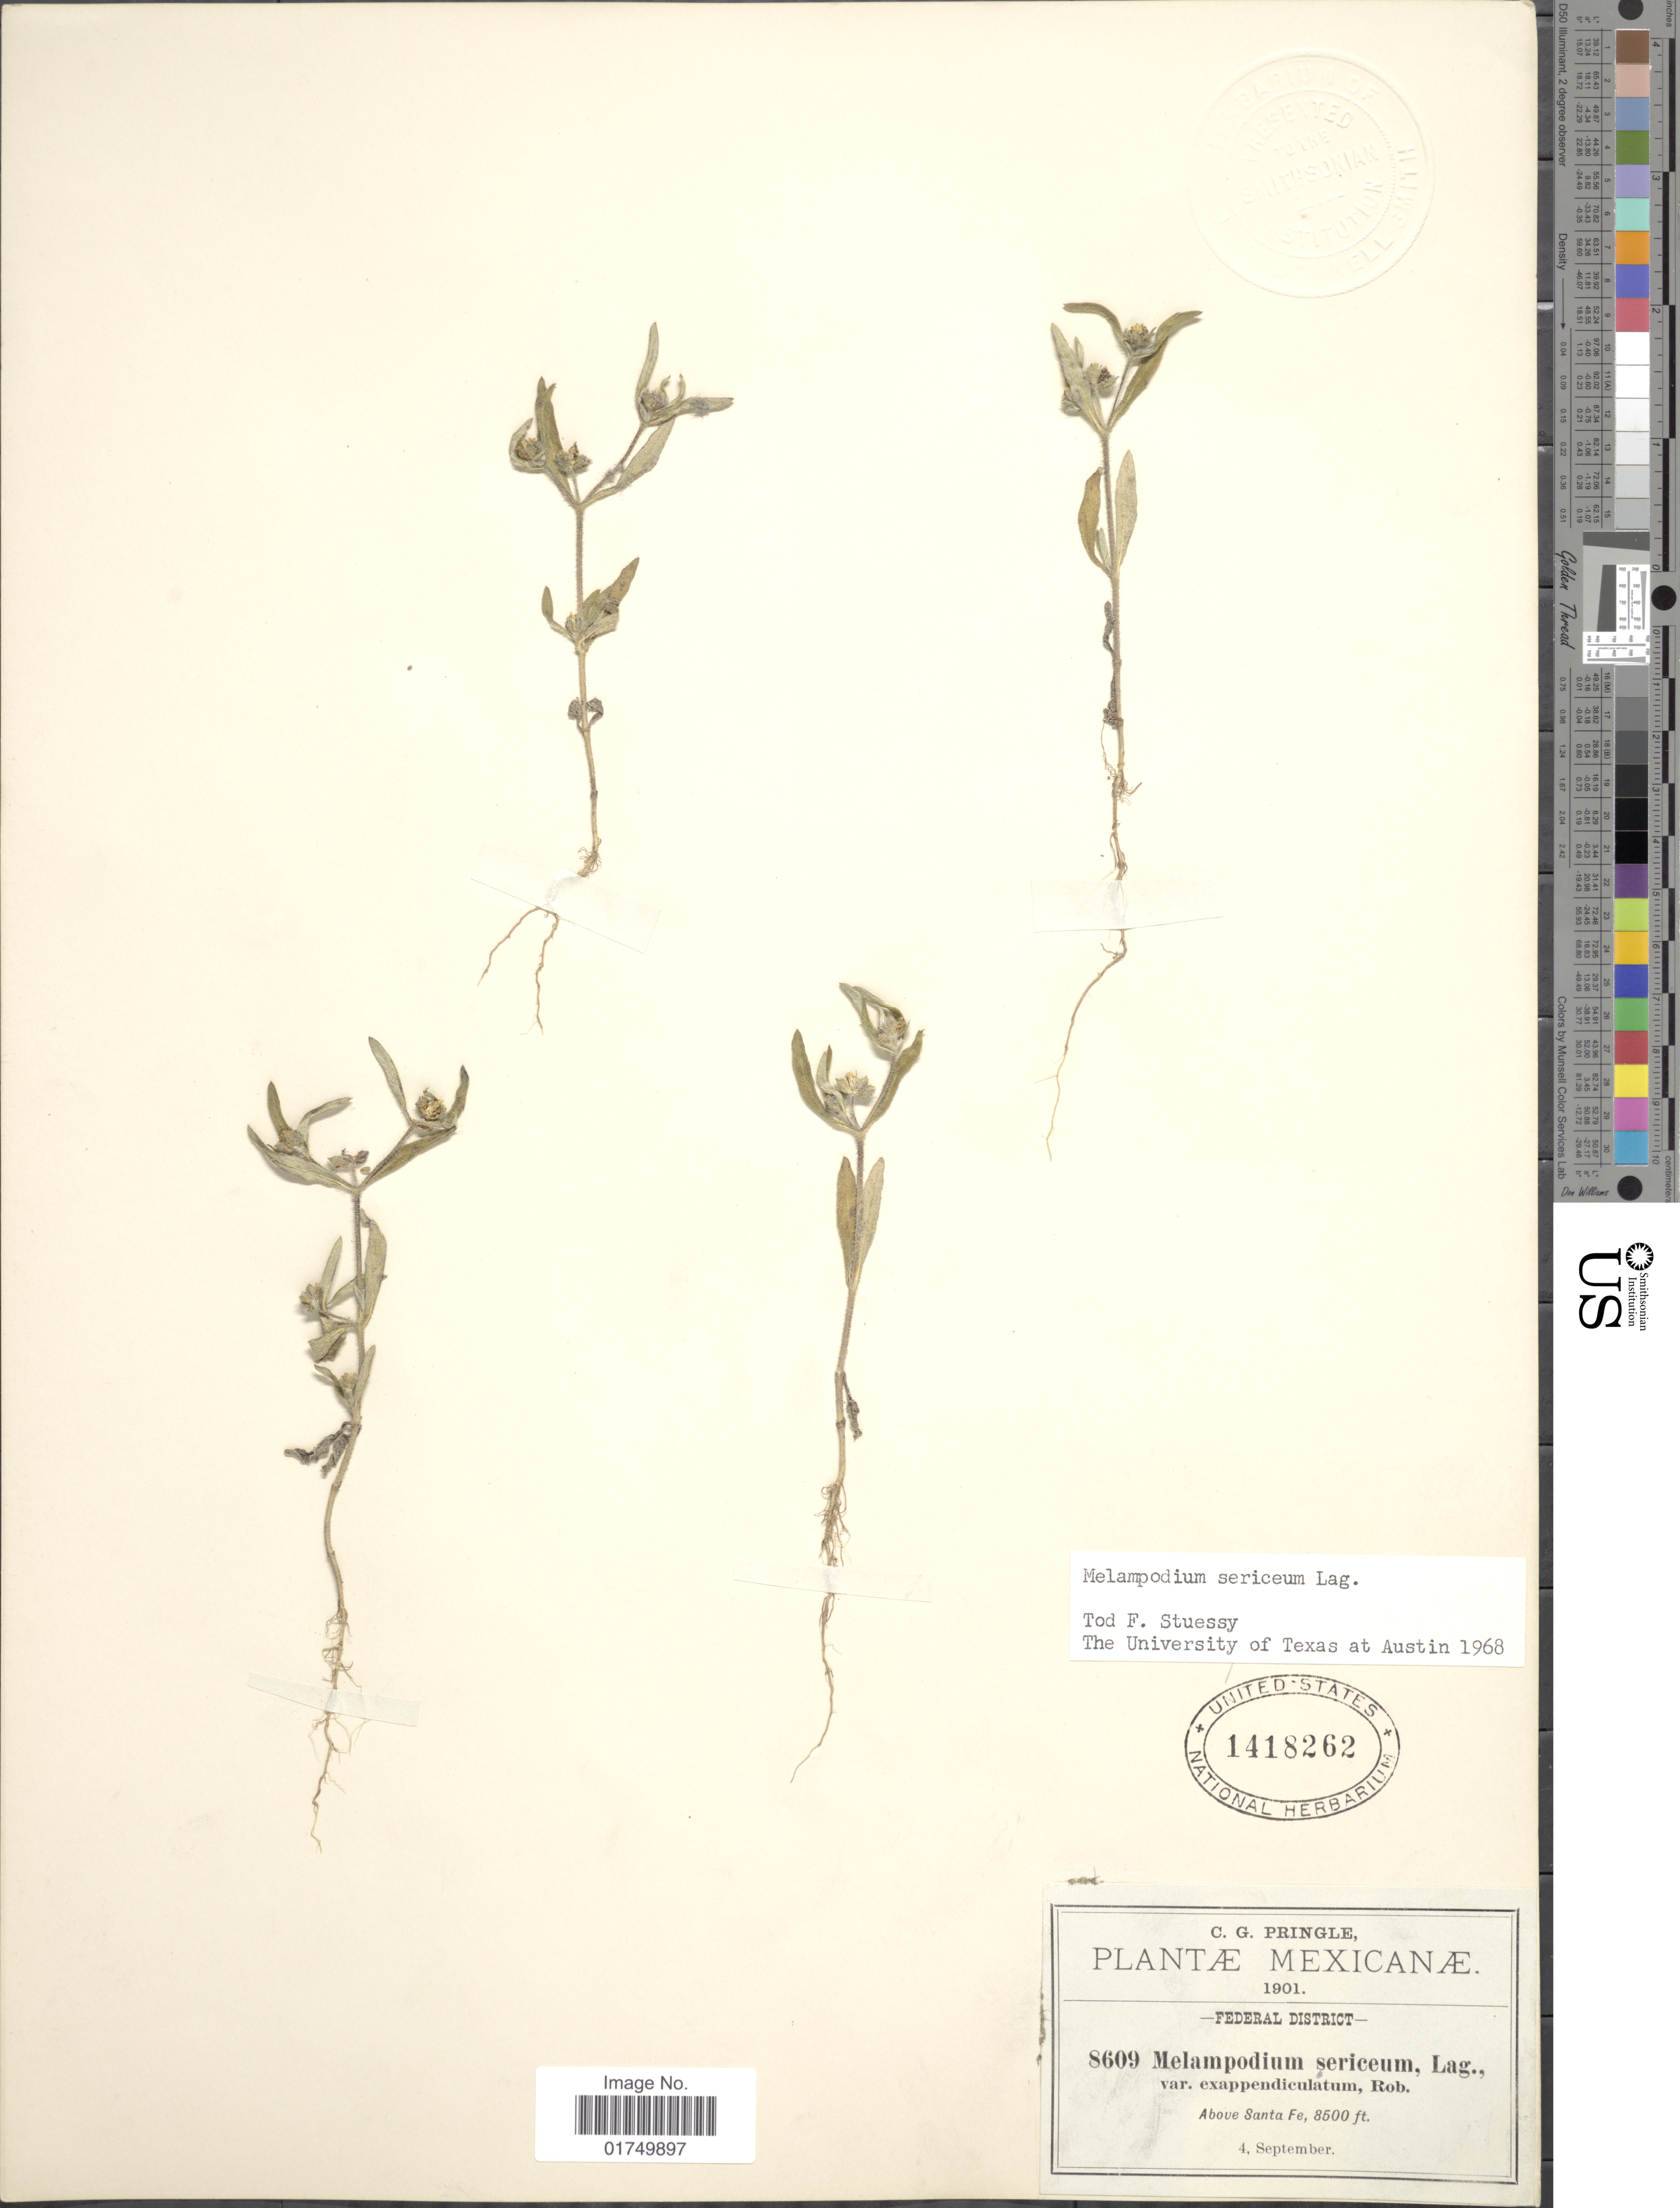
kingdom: Plantae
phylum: Tracheophyta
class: Magnoliopsida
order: Asterales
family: Asteraceae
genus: Melampodium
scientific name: Melampodium sericeum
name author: Kunth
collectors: C. G. Pringle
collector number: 8609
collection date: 1901-09-04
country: Mexico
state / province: Distrito Federal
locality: Federal District. Above Santa Fe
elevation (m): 2591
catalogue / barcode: US 1418262